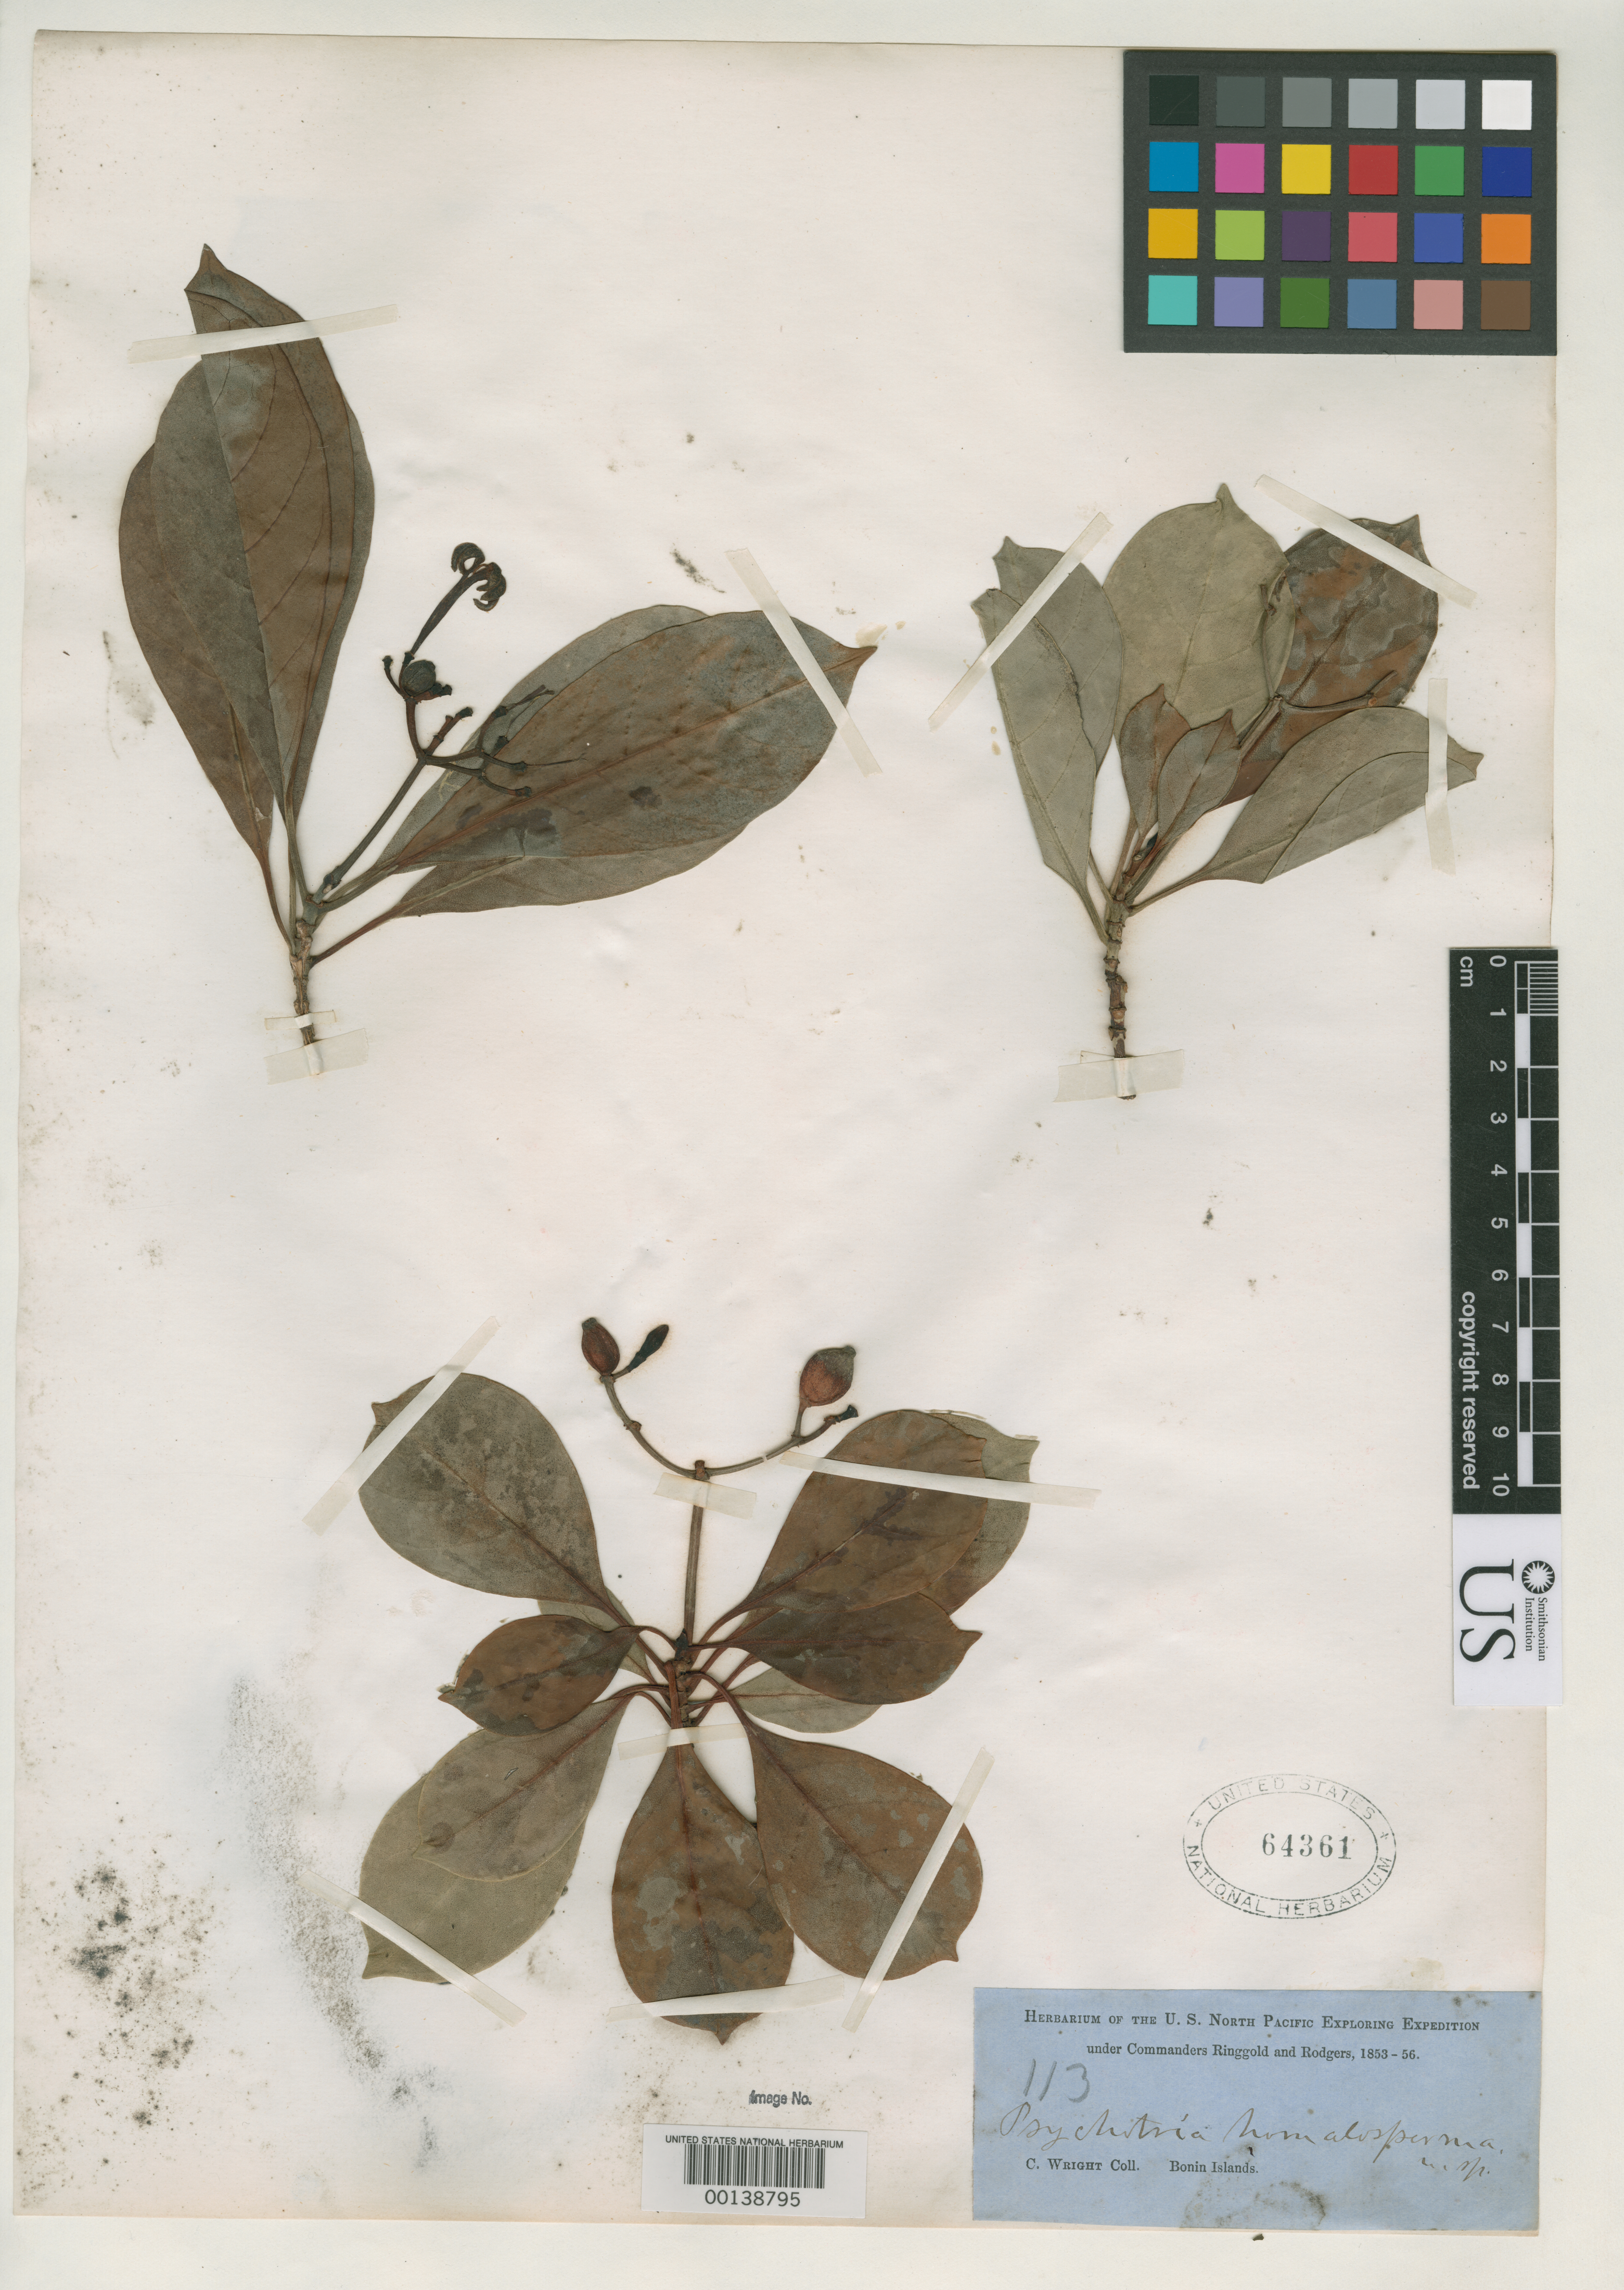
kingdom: Plantae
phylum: Tracheophyta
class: Magnoliopsida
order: Gentianales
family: Rubiaceae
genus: Psychotria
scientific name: Psychotria homalosperma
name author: A. Gray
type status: Type Fragment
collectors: C. Wright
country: Japan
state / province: Tokyo, Federal City of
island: Honshu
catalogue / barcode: US 64361